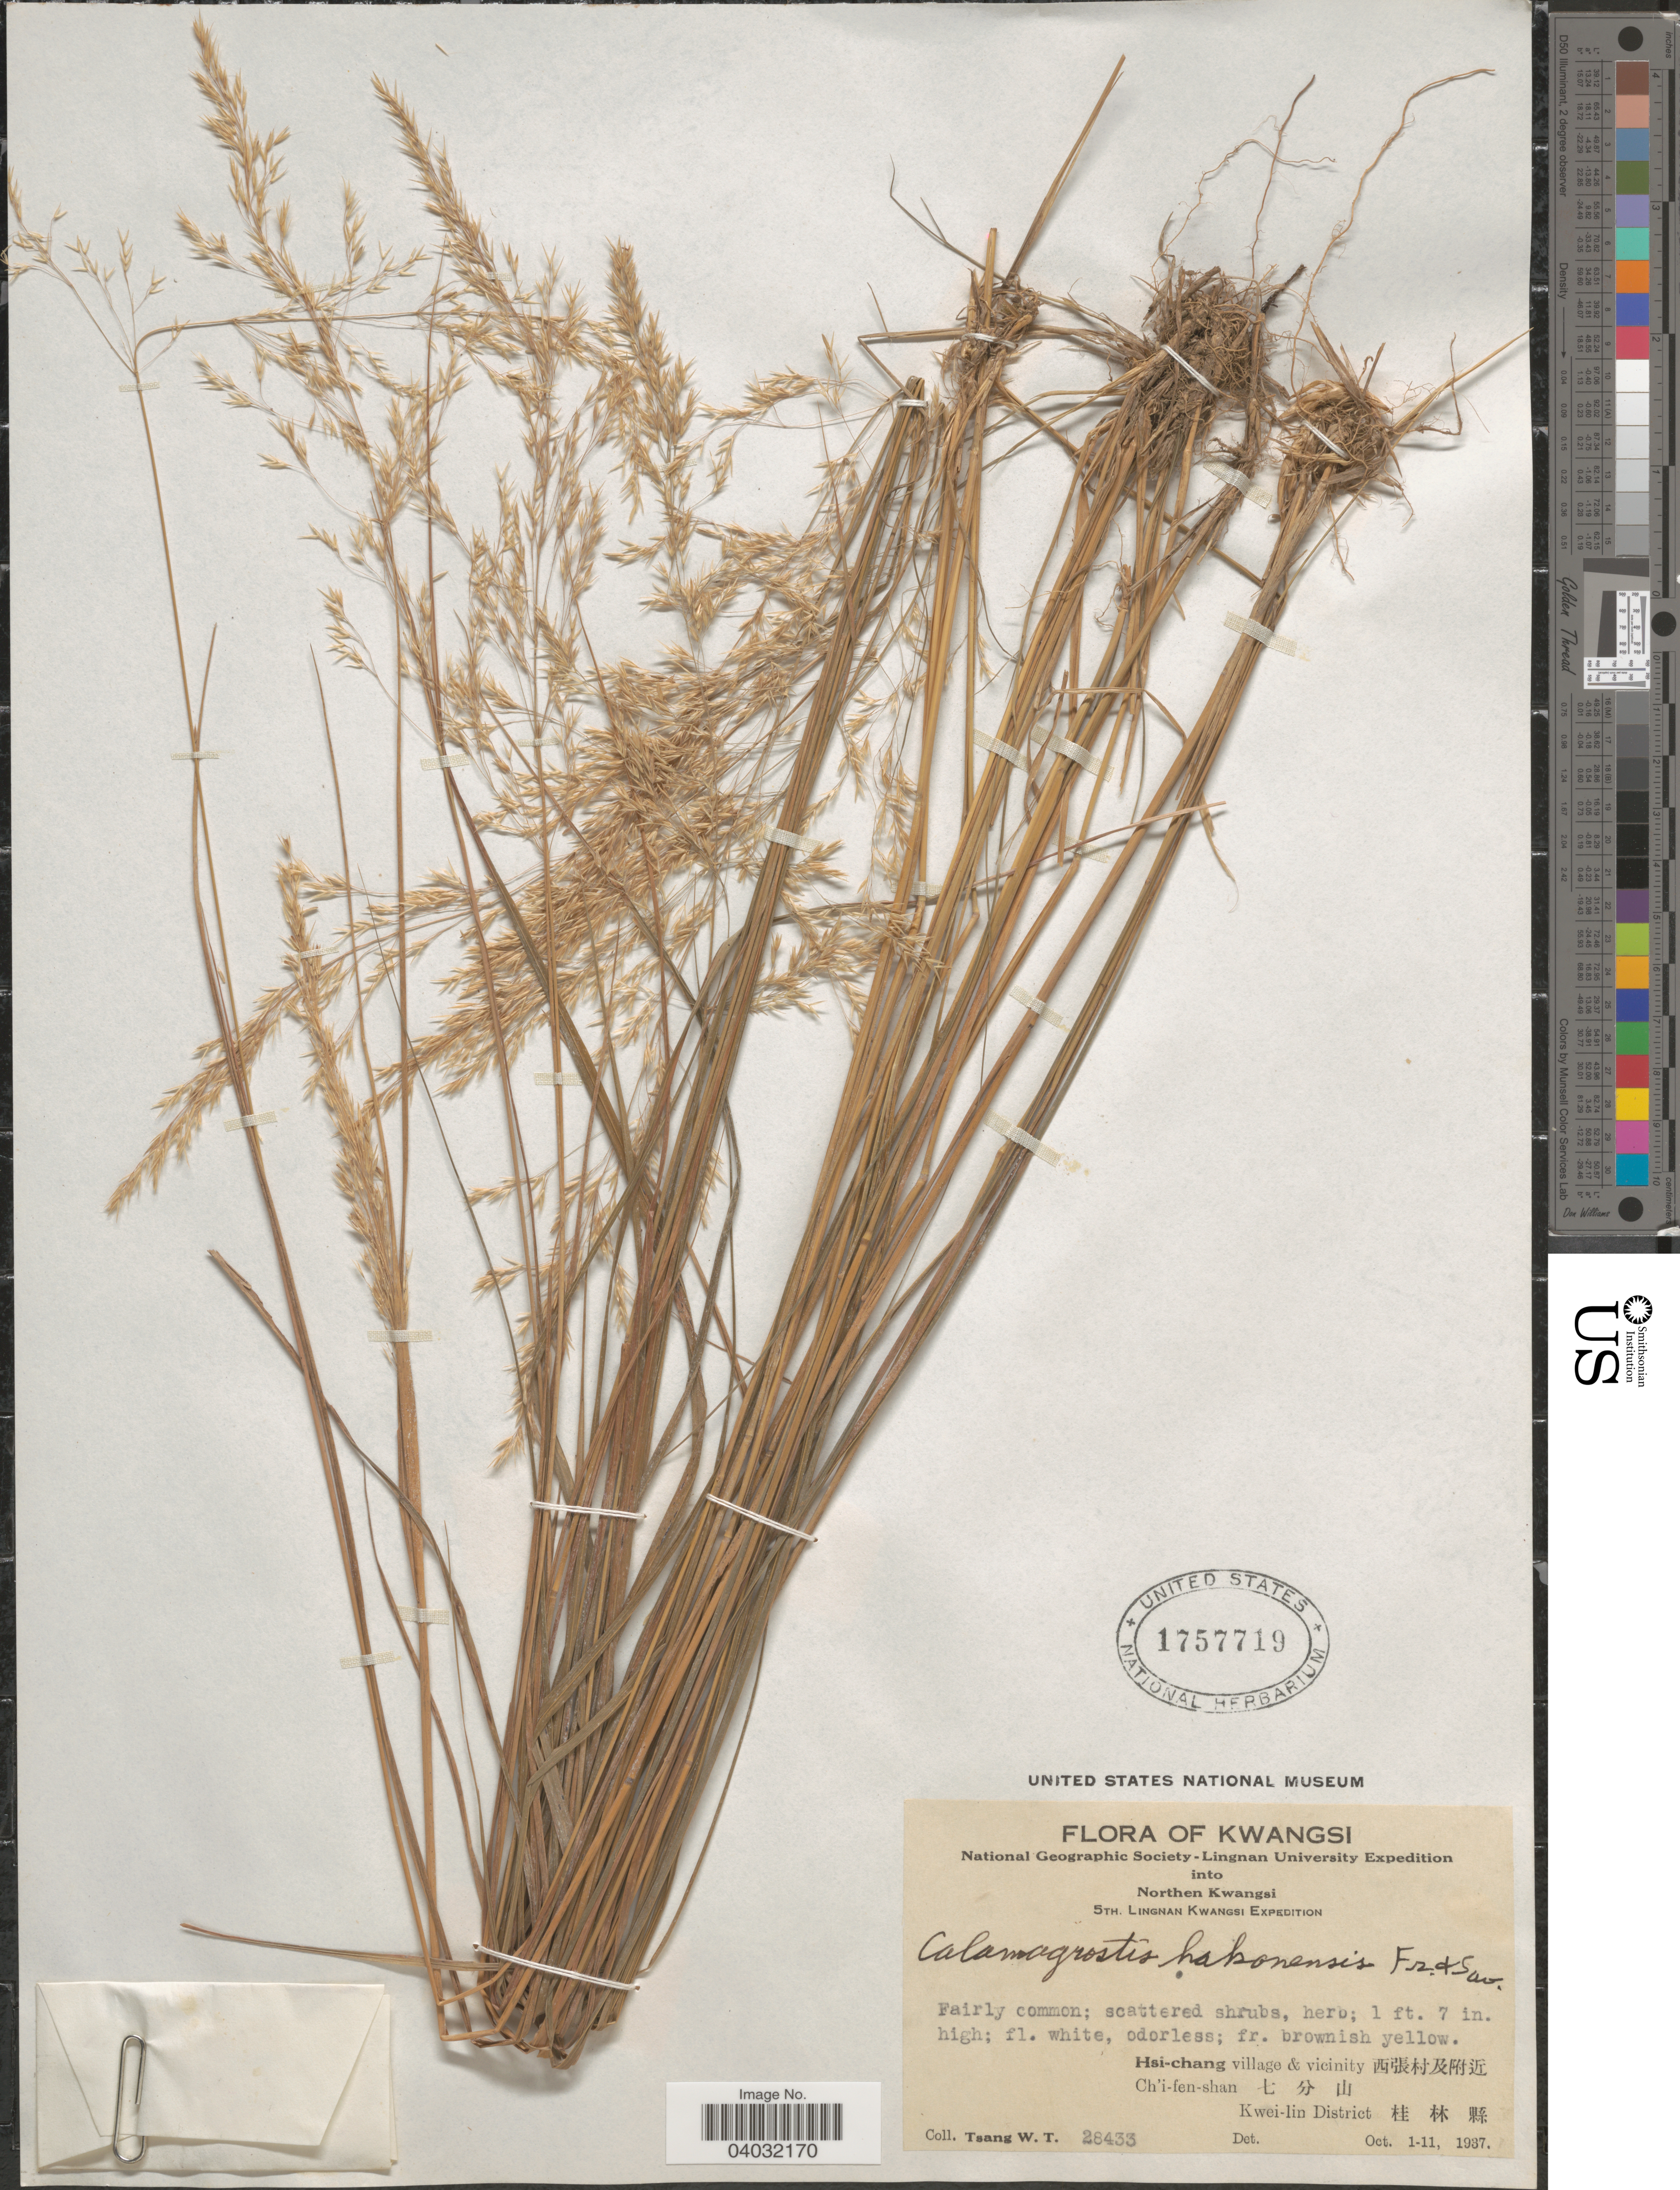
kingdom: Plantae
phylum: Tracheophyta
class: Liliopsida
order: Poales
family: Poaceae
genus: Calamagrostis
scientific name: Calamagrostis hakonensis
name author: Franch. & Sav.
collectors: W. T. Tsang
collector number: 28433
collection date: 1937-10-01/1937-10-11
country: China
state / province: Guangxi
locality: Kwangsi. Northwen Kwangsi. Hsi-chang village & vicinity X. Ch'i-fen-shan X. Kwei-lin District X.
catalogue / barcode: US 1757719